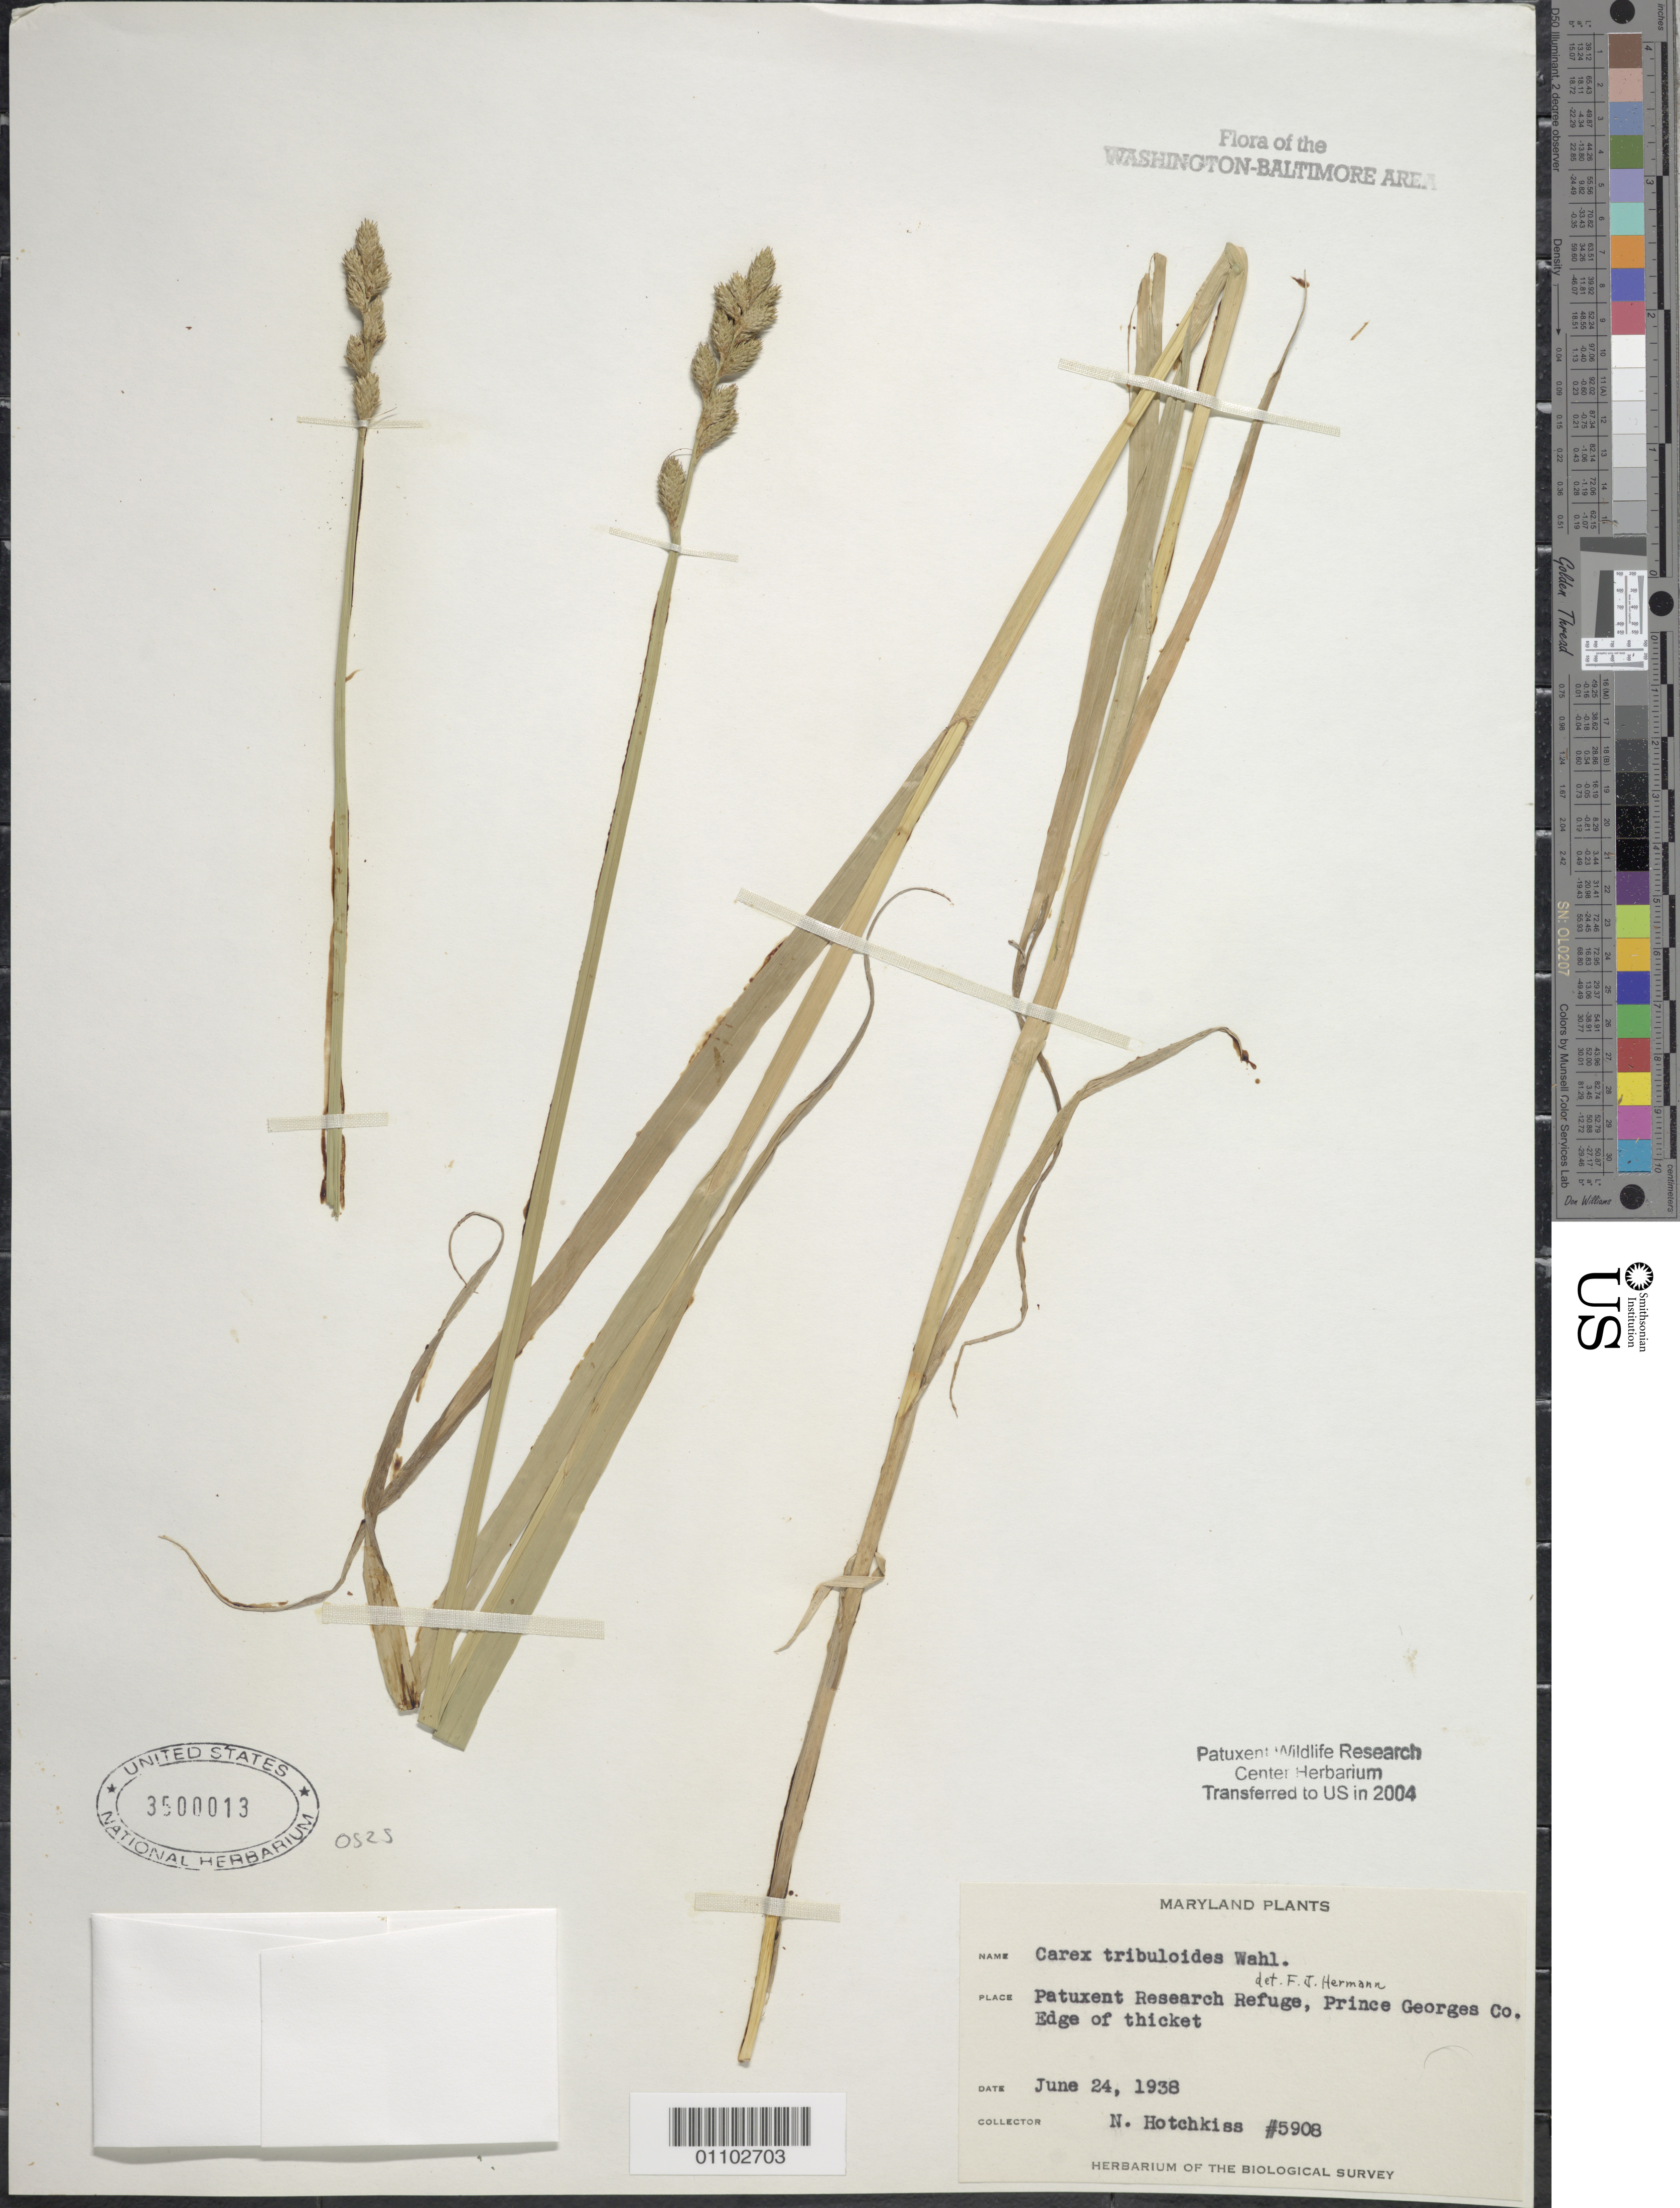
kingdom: Plantae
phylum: Tracheophyta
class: Liliopsida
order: Poales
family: Cyperaceae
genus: Carex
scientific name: Carex tribuloides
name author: Wahlenb.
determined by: Hermann, F. J.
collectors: N. Hotchkiss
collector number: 5908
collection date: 1938-06-24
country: United States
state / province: Maryland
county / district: Prince George's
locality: Patuxent Research Refuge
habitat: Edge of thicket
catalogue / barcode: US 3500013